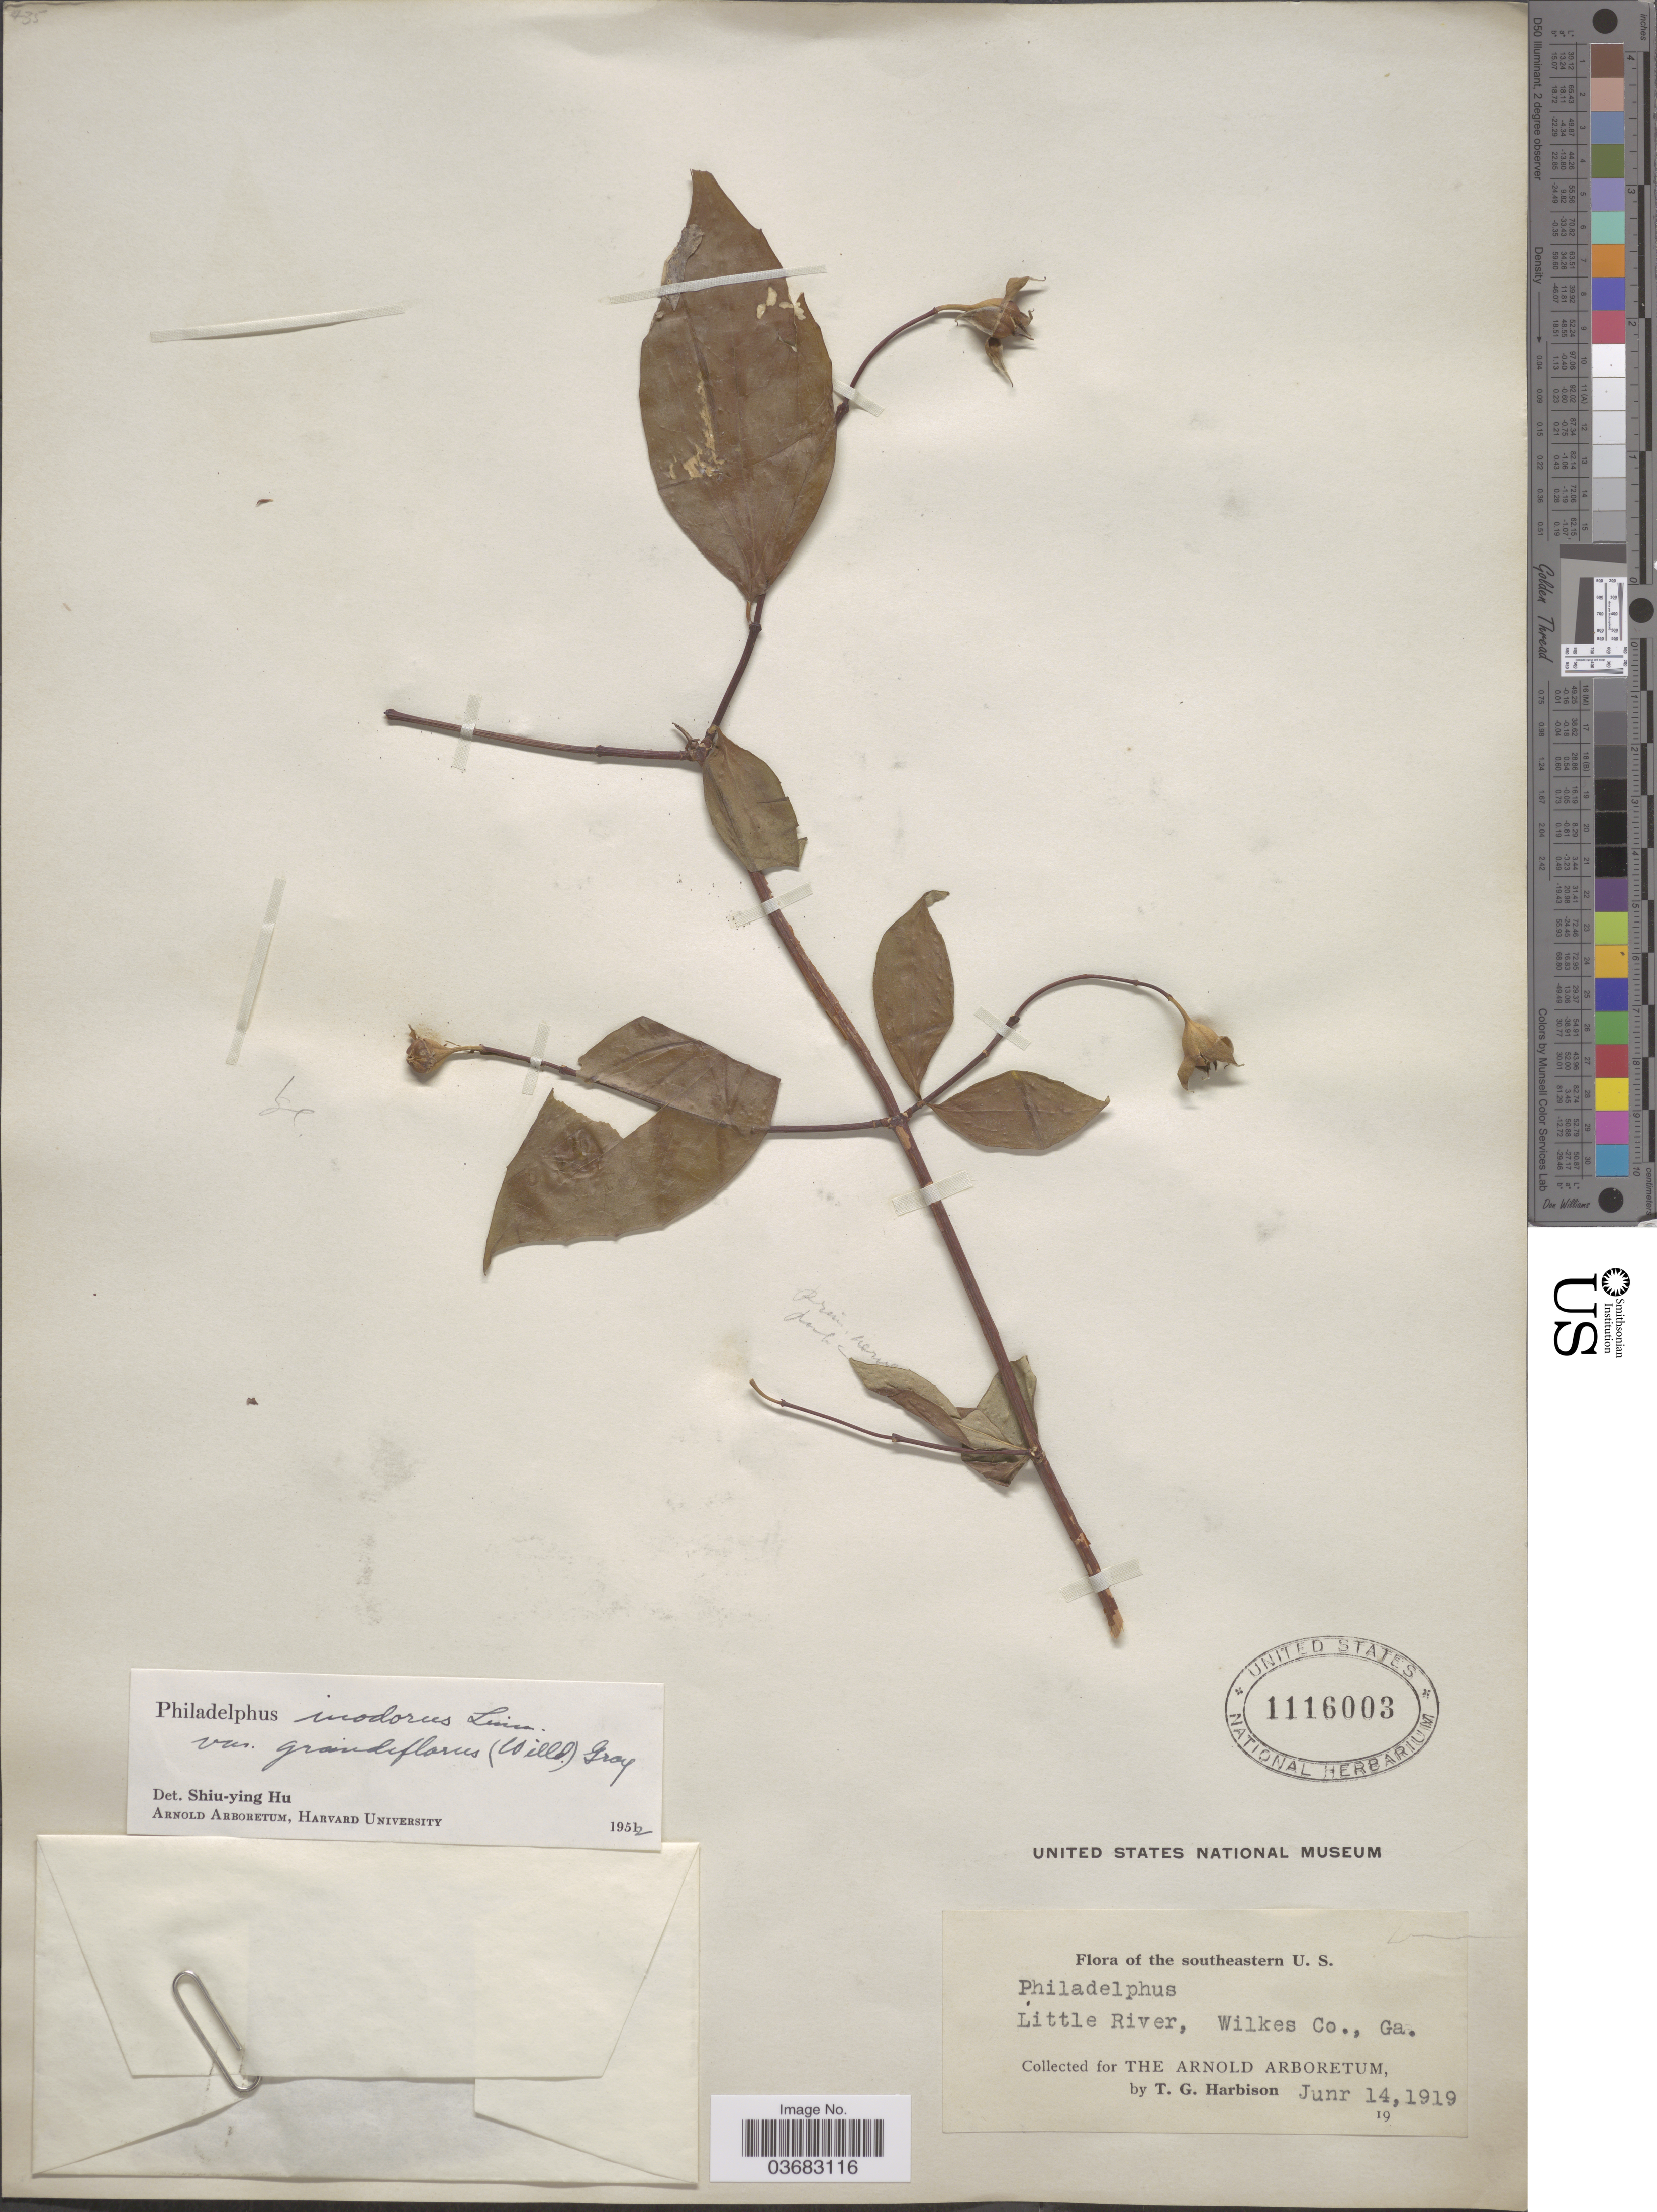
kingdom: Plantae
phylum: Tracheophyta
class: Magnoliopsida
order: Cornales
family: Hydrangeaceae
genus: Philadelphus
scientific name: Philadelphus inodorus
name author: L.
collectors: T. Harbison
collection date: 1919-06-14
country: United States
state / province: Georgia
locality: Southeastern U. S. Little River, Wilkes Co.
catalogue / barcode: US 1116003